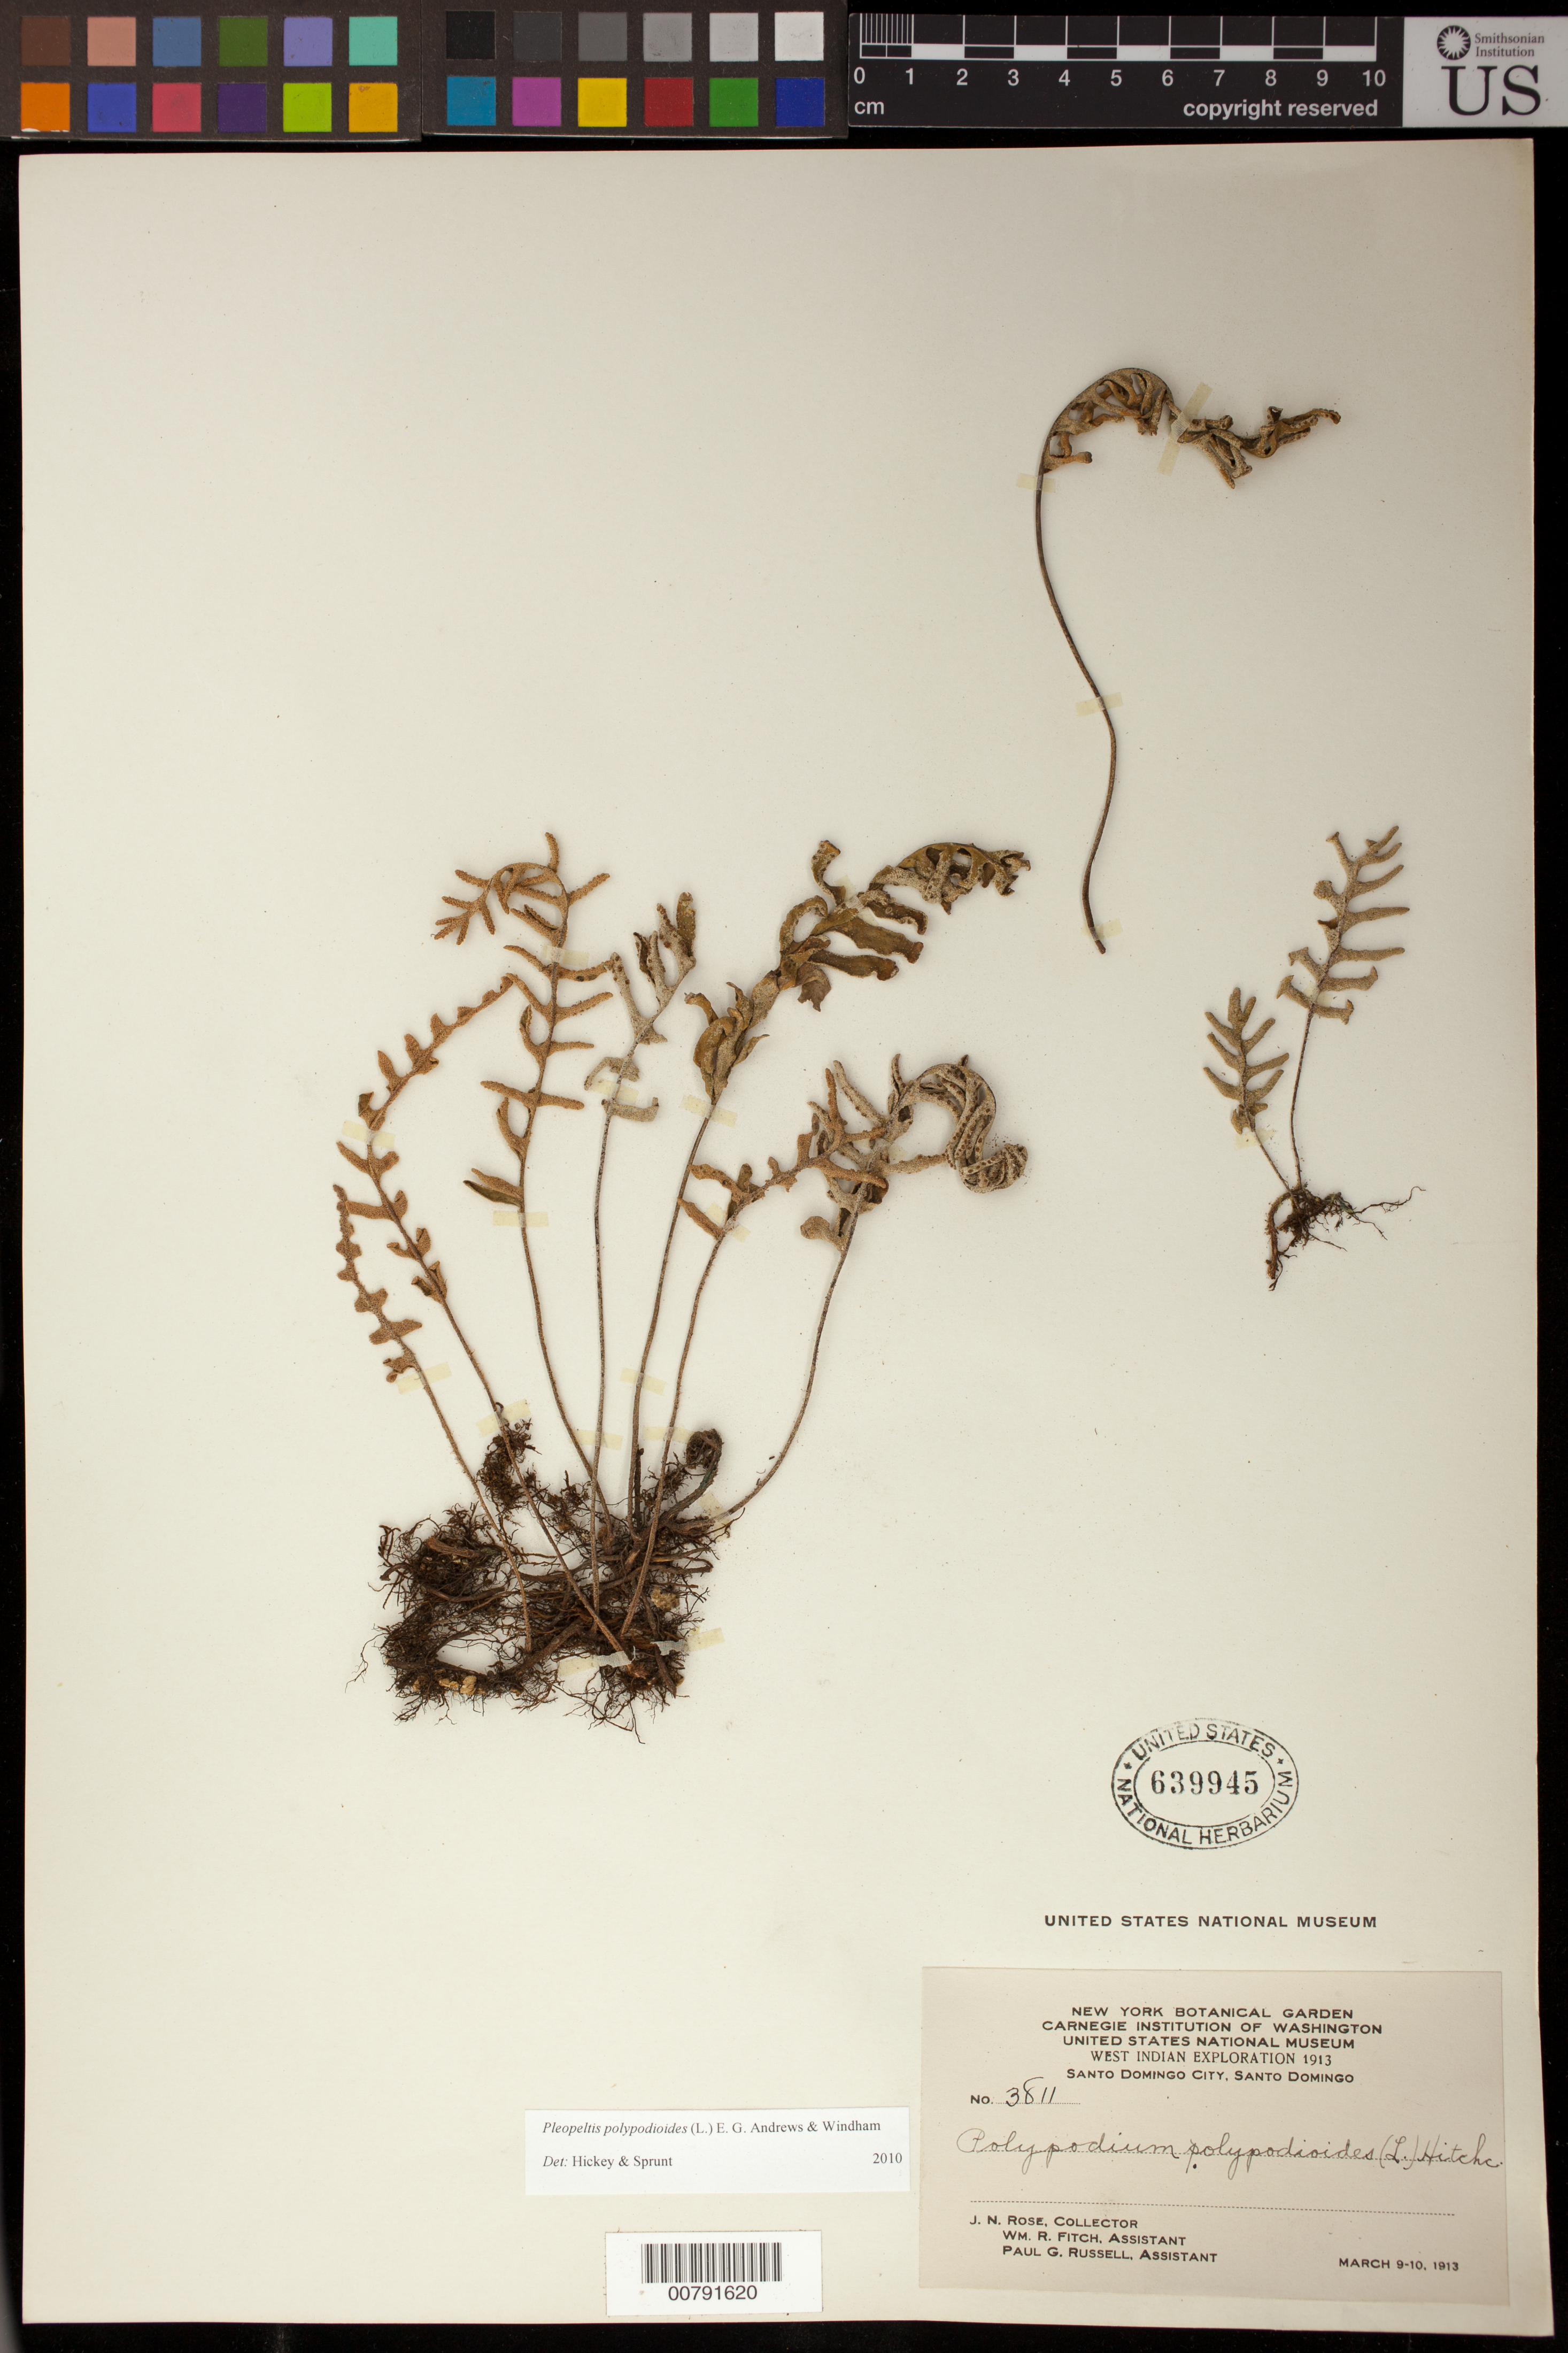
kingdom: Plantae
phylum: Tracheophyta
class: Polypodiopsida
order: Polypodiales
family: Polypodiaceae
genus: Pleopeltis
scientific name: Pleopeltis polypodioides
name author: (L.) E.G. Andrews & Windham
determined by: Hickey, R. J.; Sprunt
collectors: J. N. Rose, W. R. Fitch & P. G. Russell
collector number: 3811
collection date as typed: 09 Mar 1913 to 10 Mar 1913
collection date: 1913-03-09/1913-03-10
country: Dominican Republic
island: Hispaniola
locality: Santo Domingo City.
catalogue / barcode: US 639945